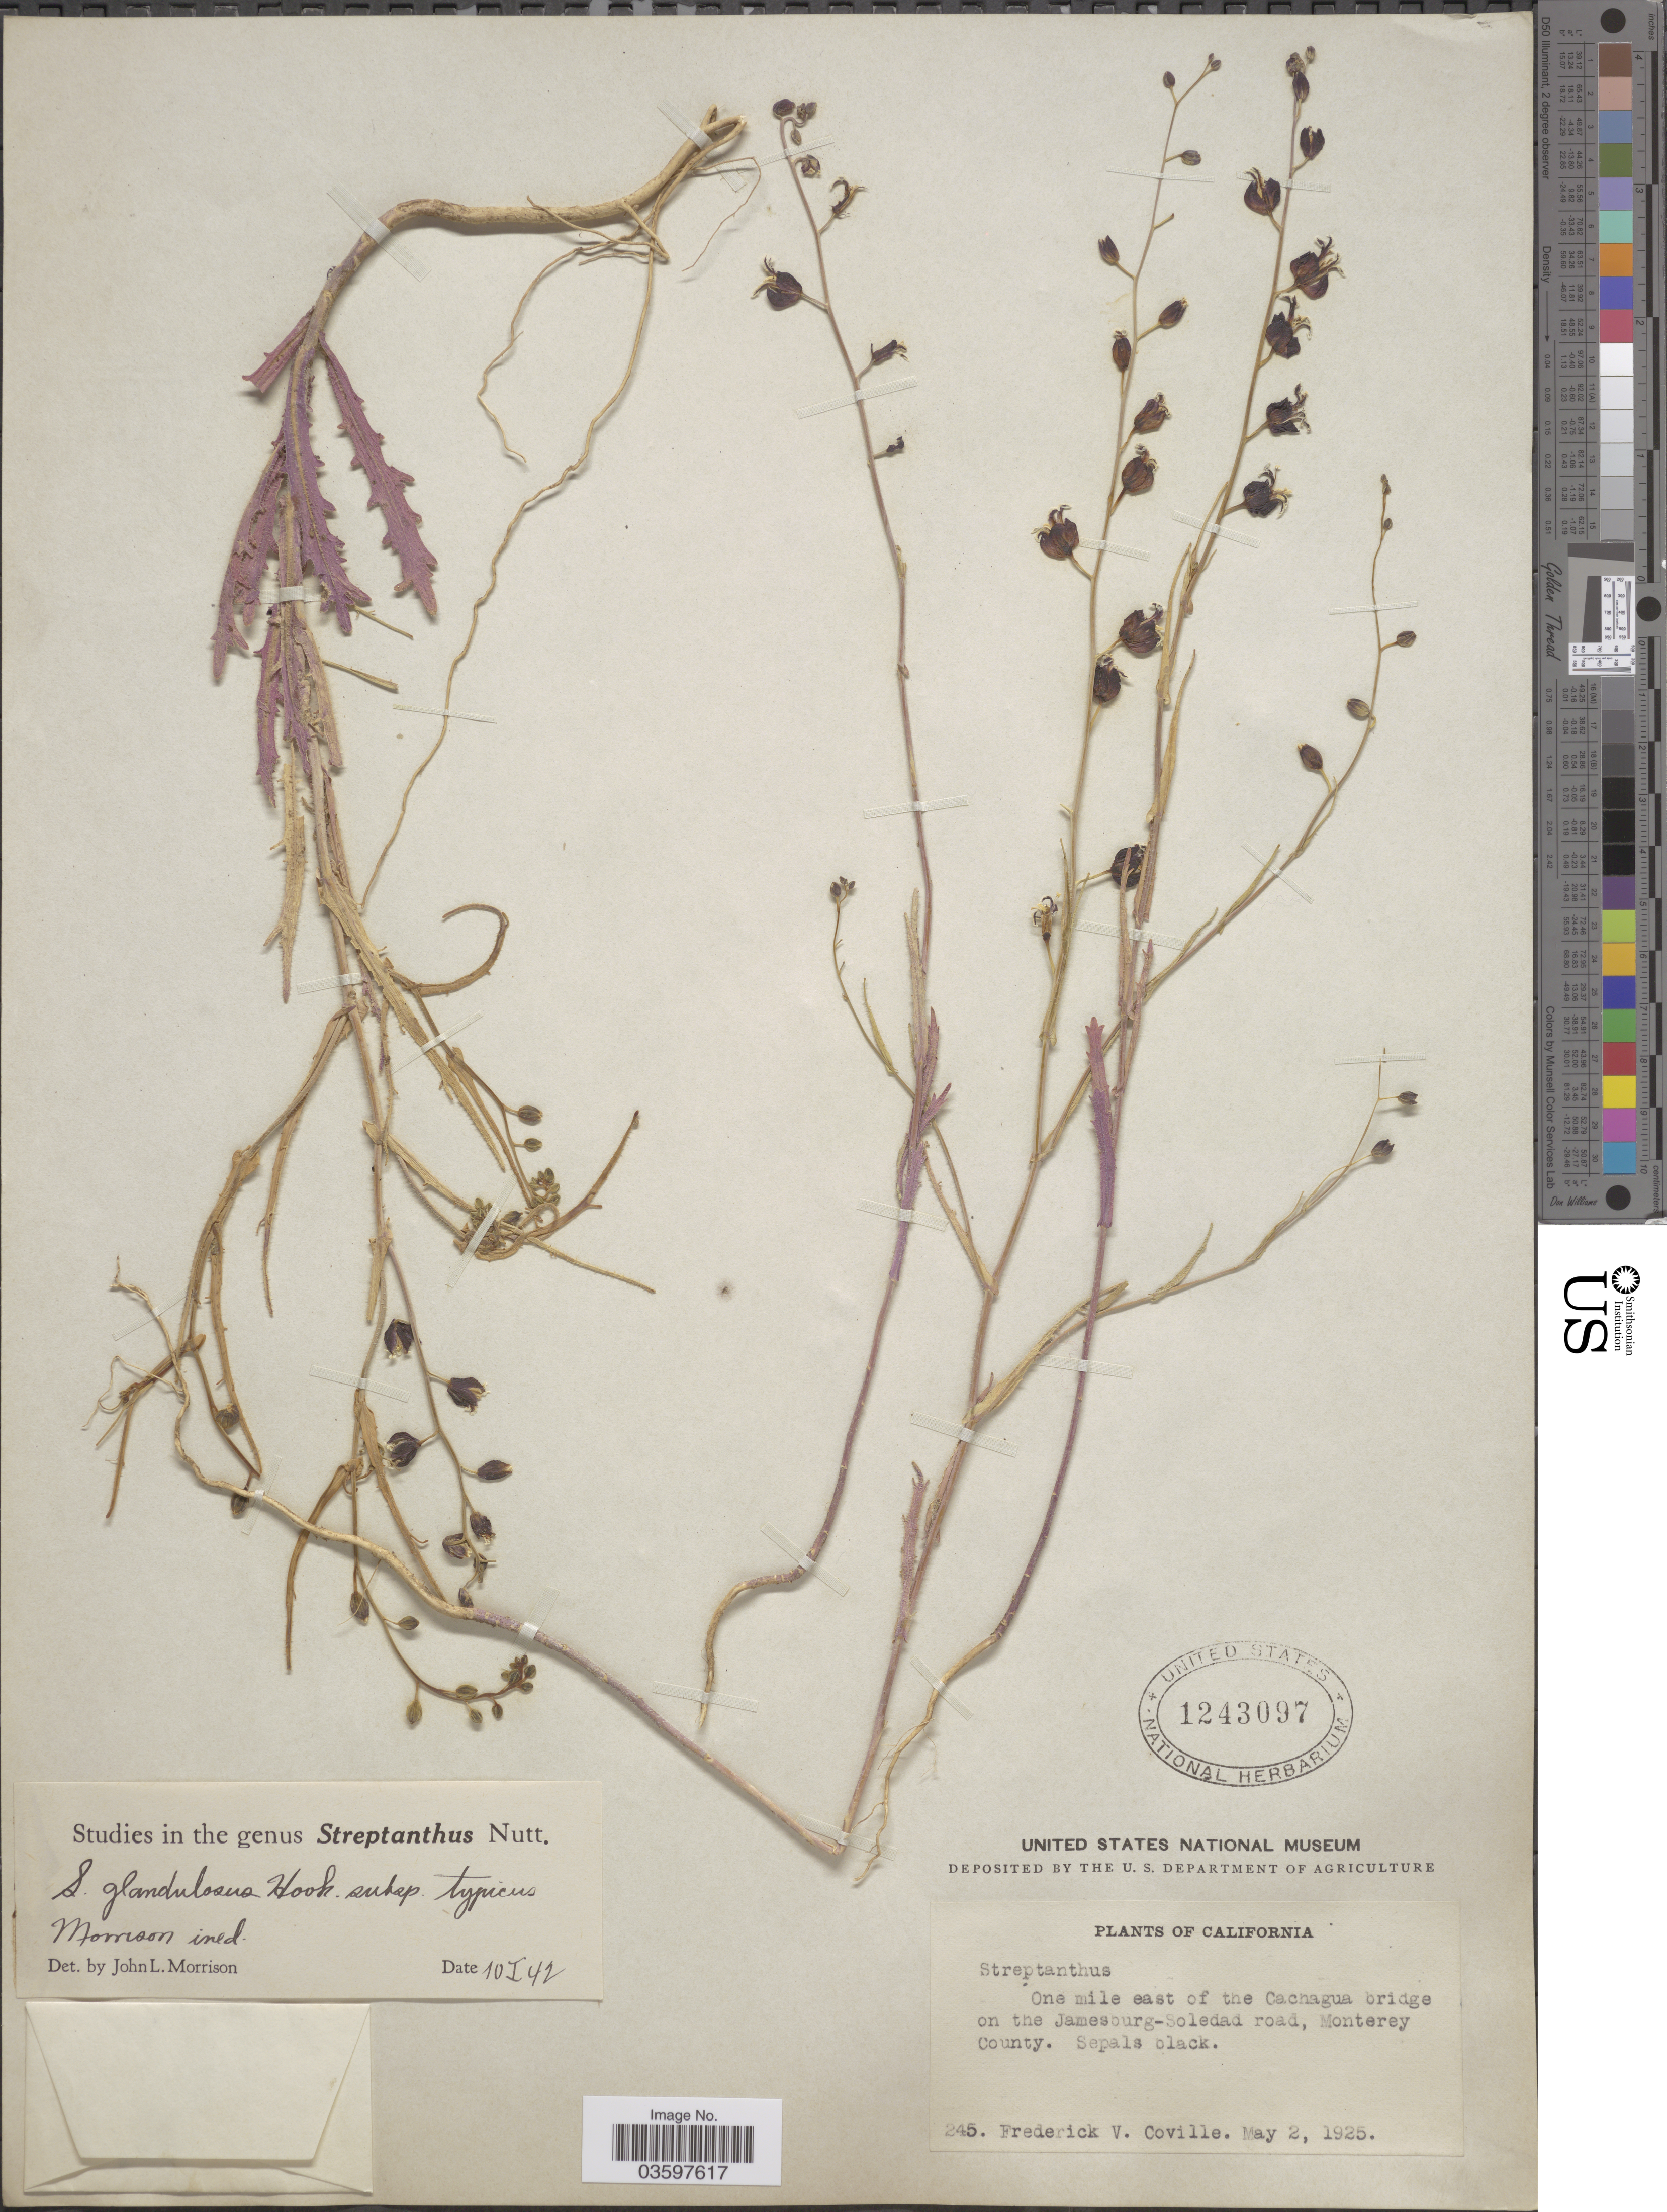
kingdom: Plantae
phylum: Tracheophyta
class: Magnoliopsida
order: Brassicales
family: Brassicaceae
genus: Streptanthus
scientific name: Streptanthus glandulosus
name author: Hook.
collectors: F. V. Coville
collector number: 245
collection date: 1925-05-02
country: United States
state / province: California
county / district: Monterey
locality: One mile east of the Cachagua bridge on the Jamesburg-Soledad road, Monterey County.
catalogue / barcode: US 1243097